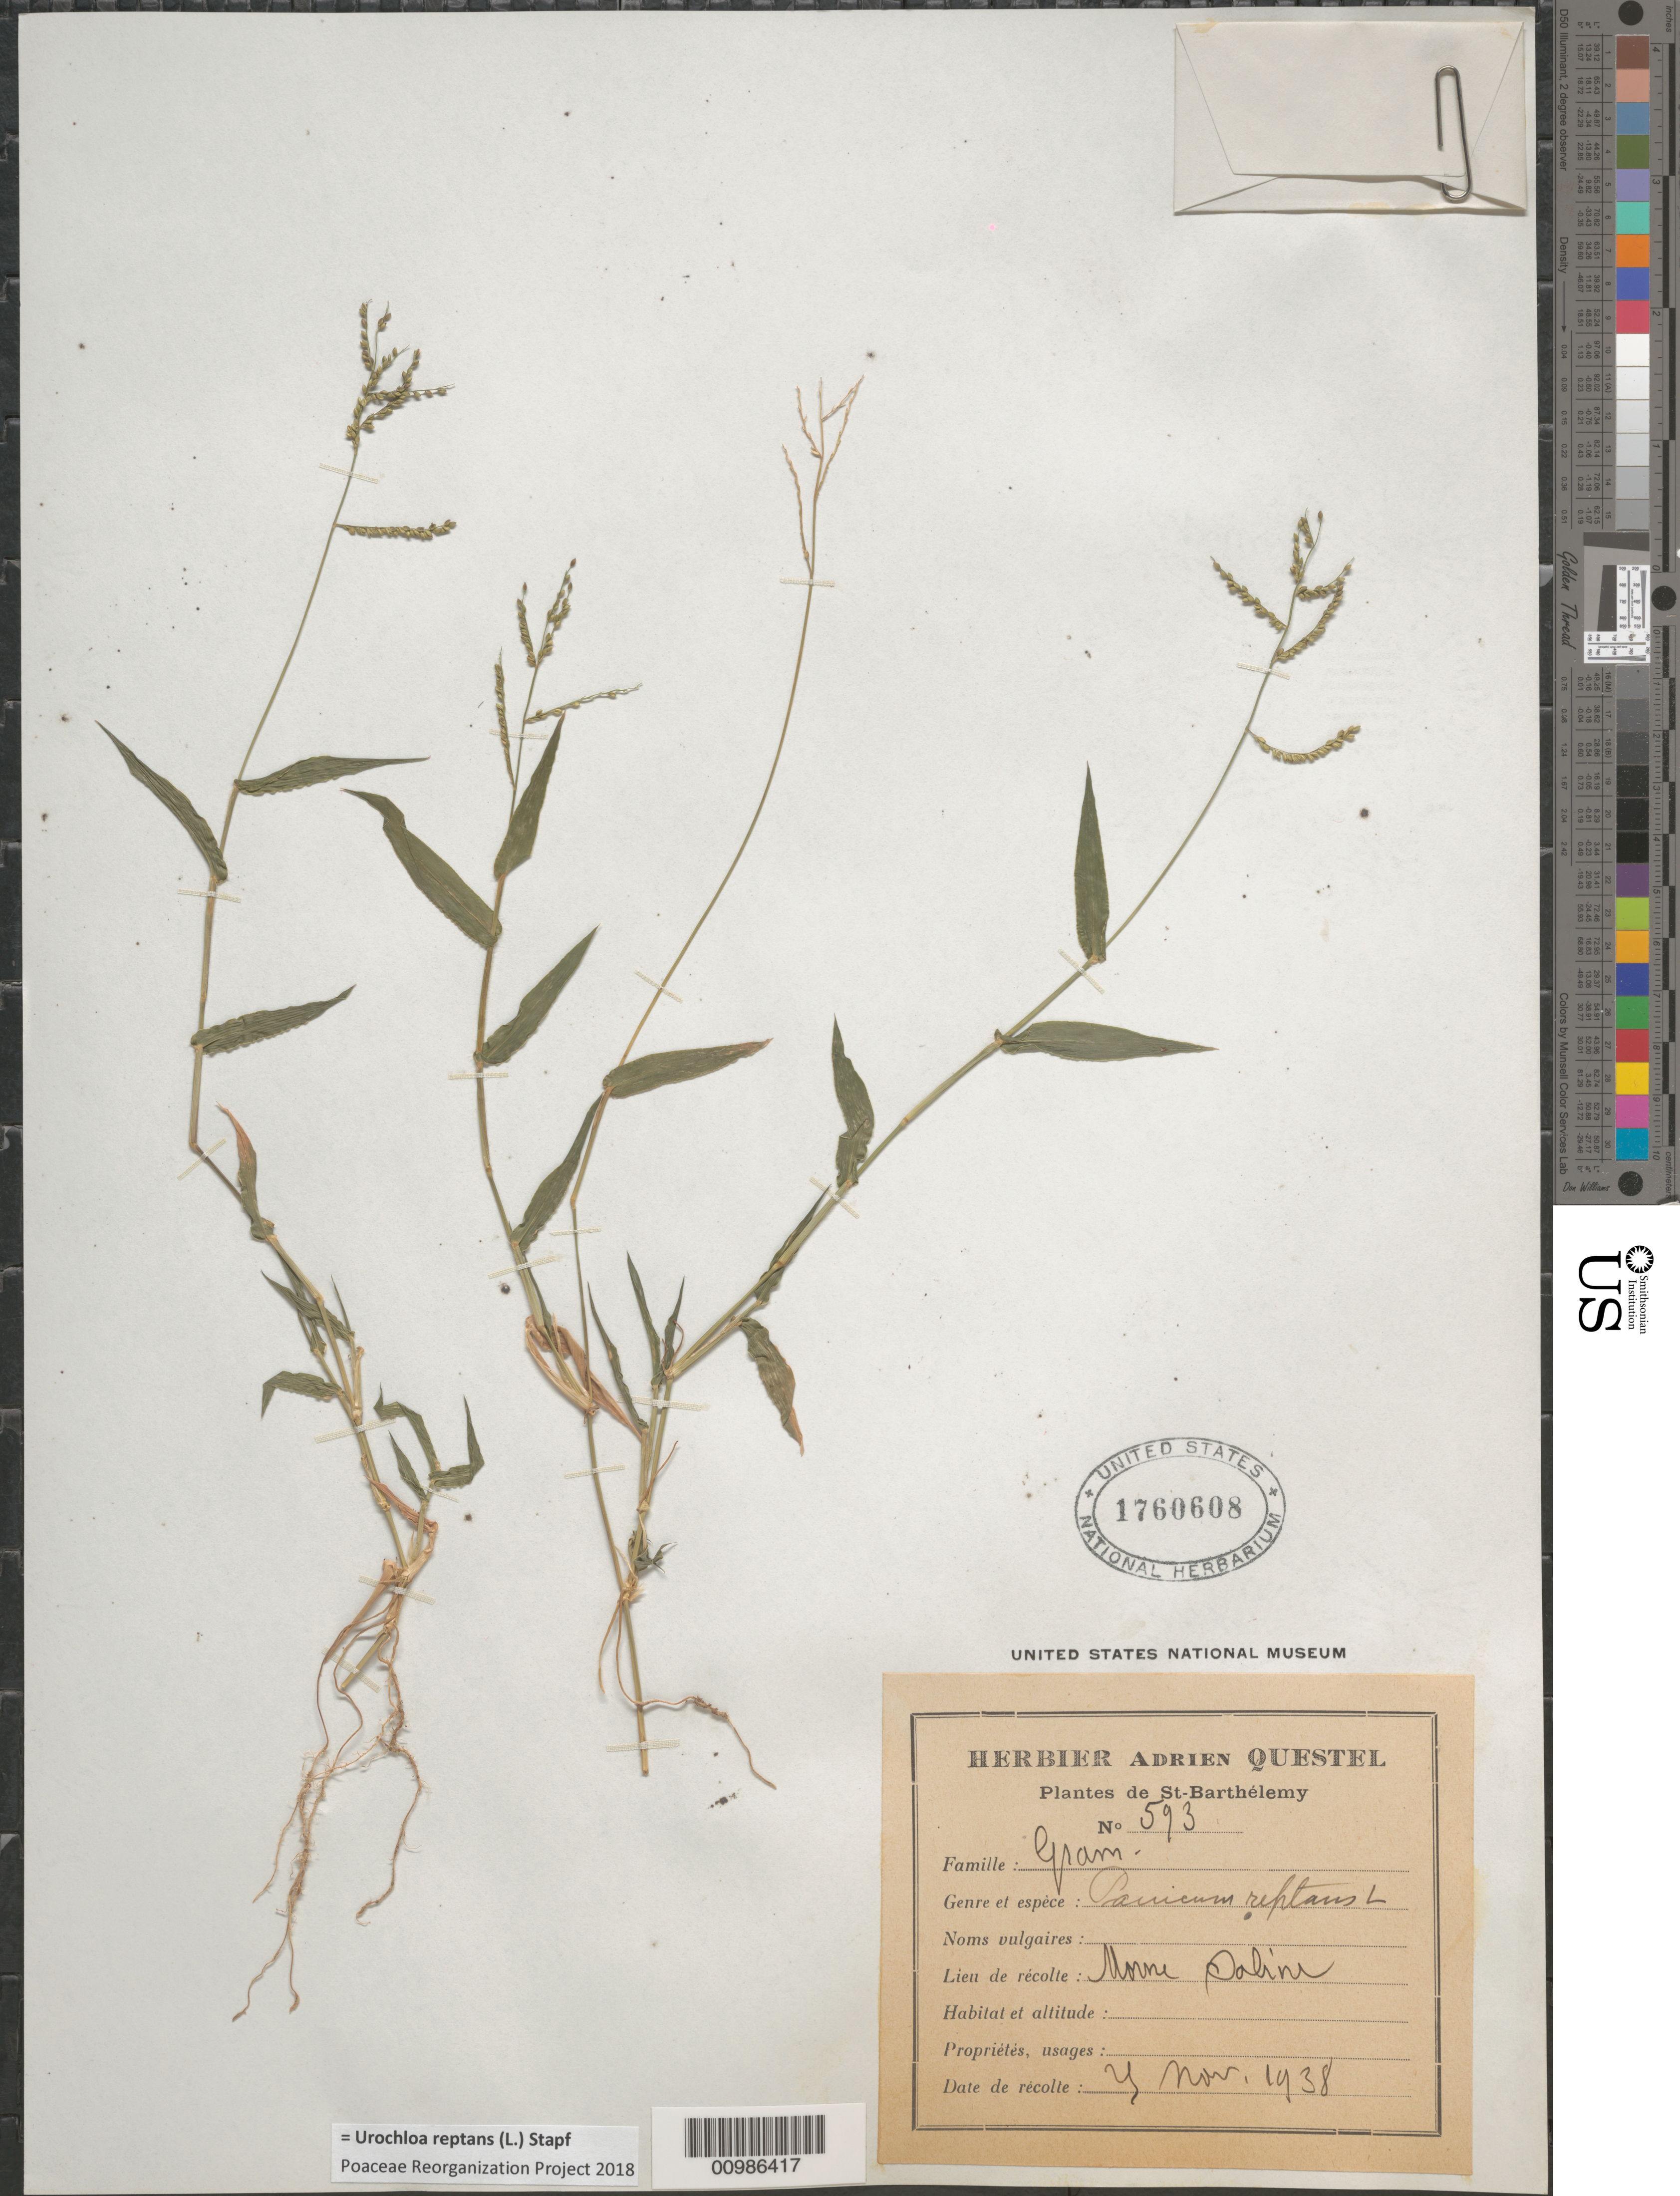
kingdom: Plantae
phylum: Tracheophyta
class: Liliopsida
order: Poales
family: Poaceae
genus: Brachiaria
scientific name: Brachiaria reptans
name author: (L.) C.E. Hubb. & C.A. Gardner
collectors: A. Questel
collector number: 593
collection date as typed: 04 Mar 1938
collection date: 1938-03-04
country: Saint Barthélemy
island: St. Barthélemy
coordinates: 0 N, 0 E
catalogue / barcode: US 1760608